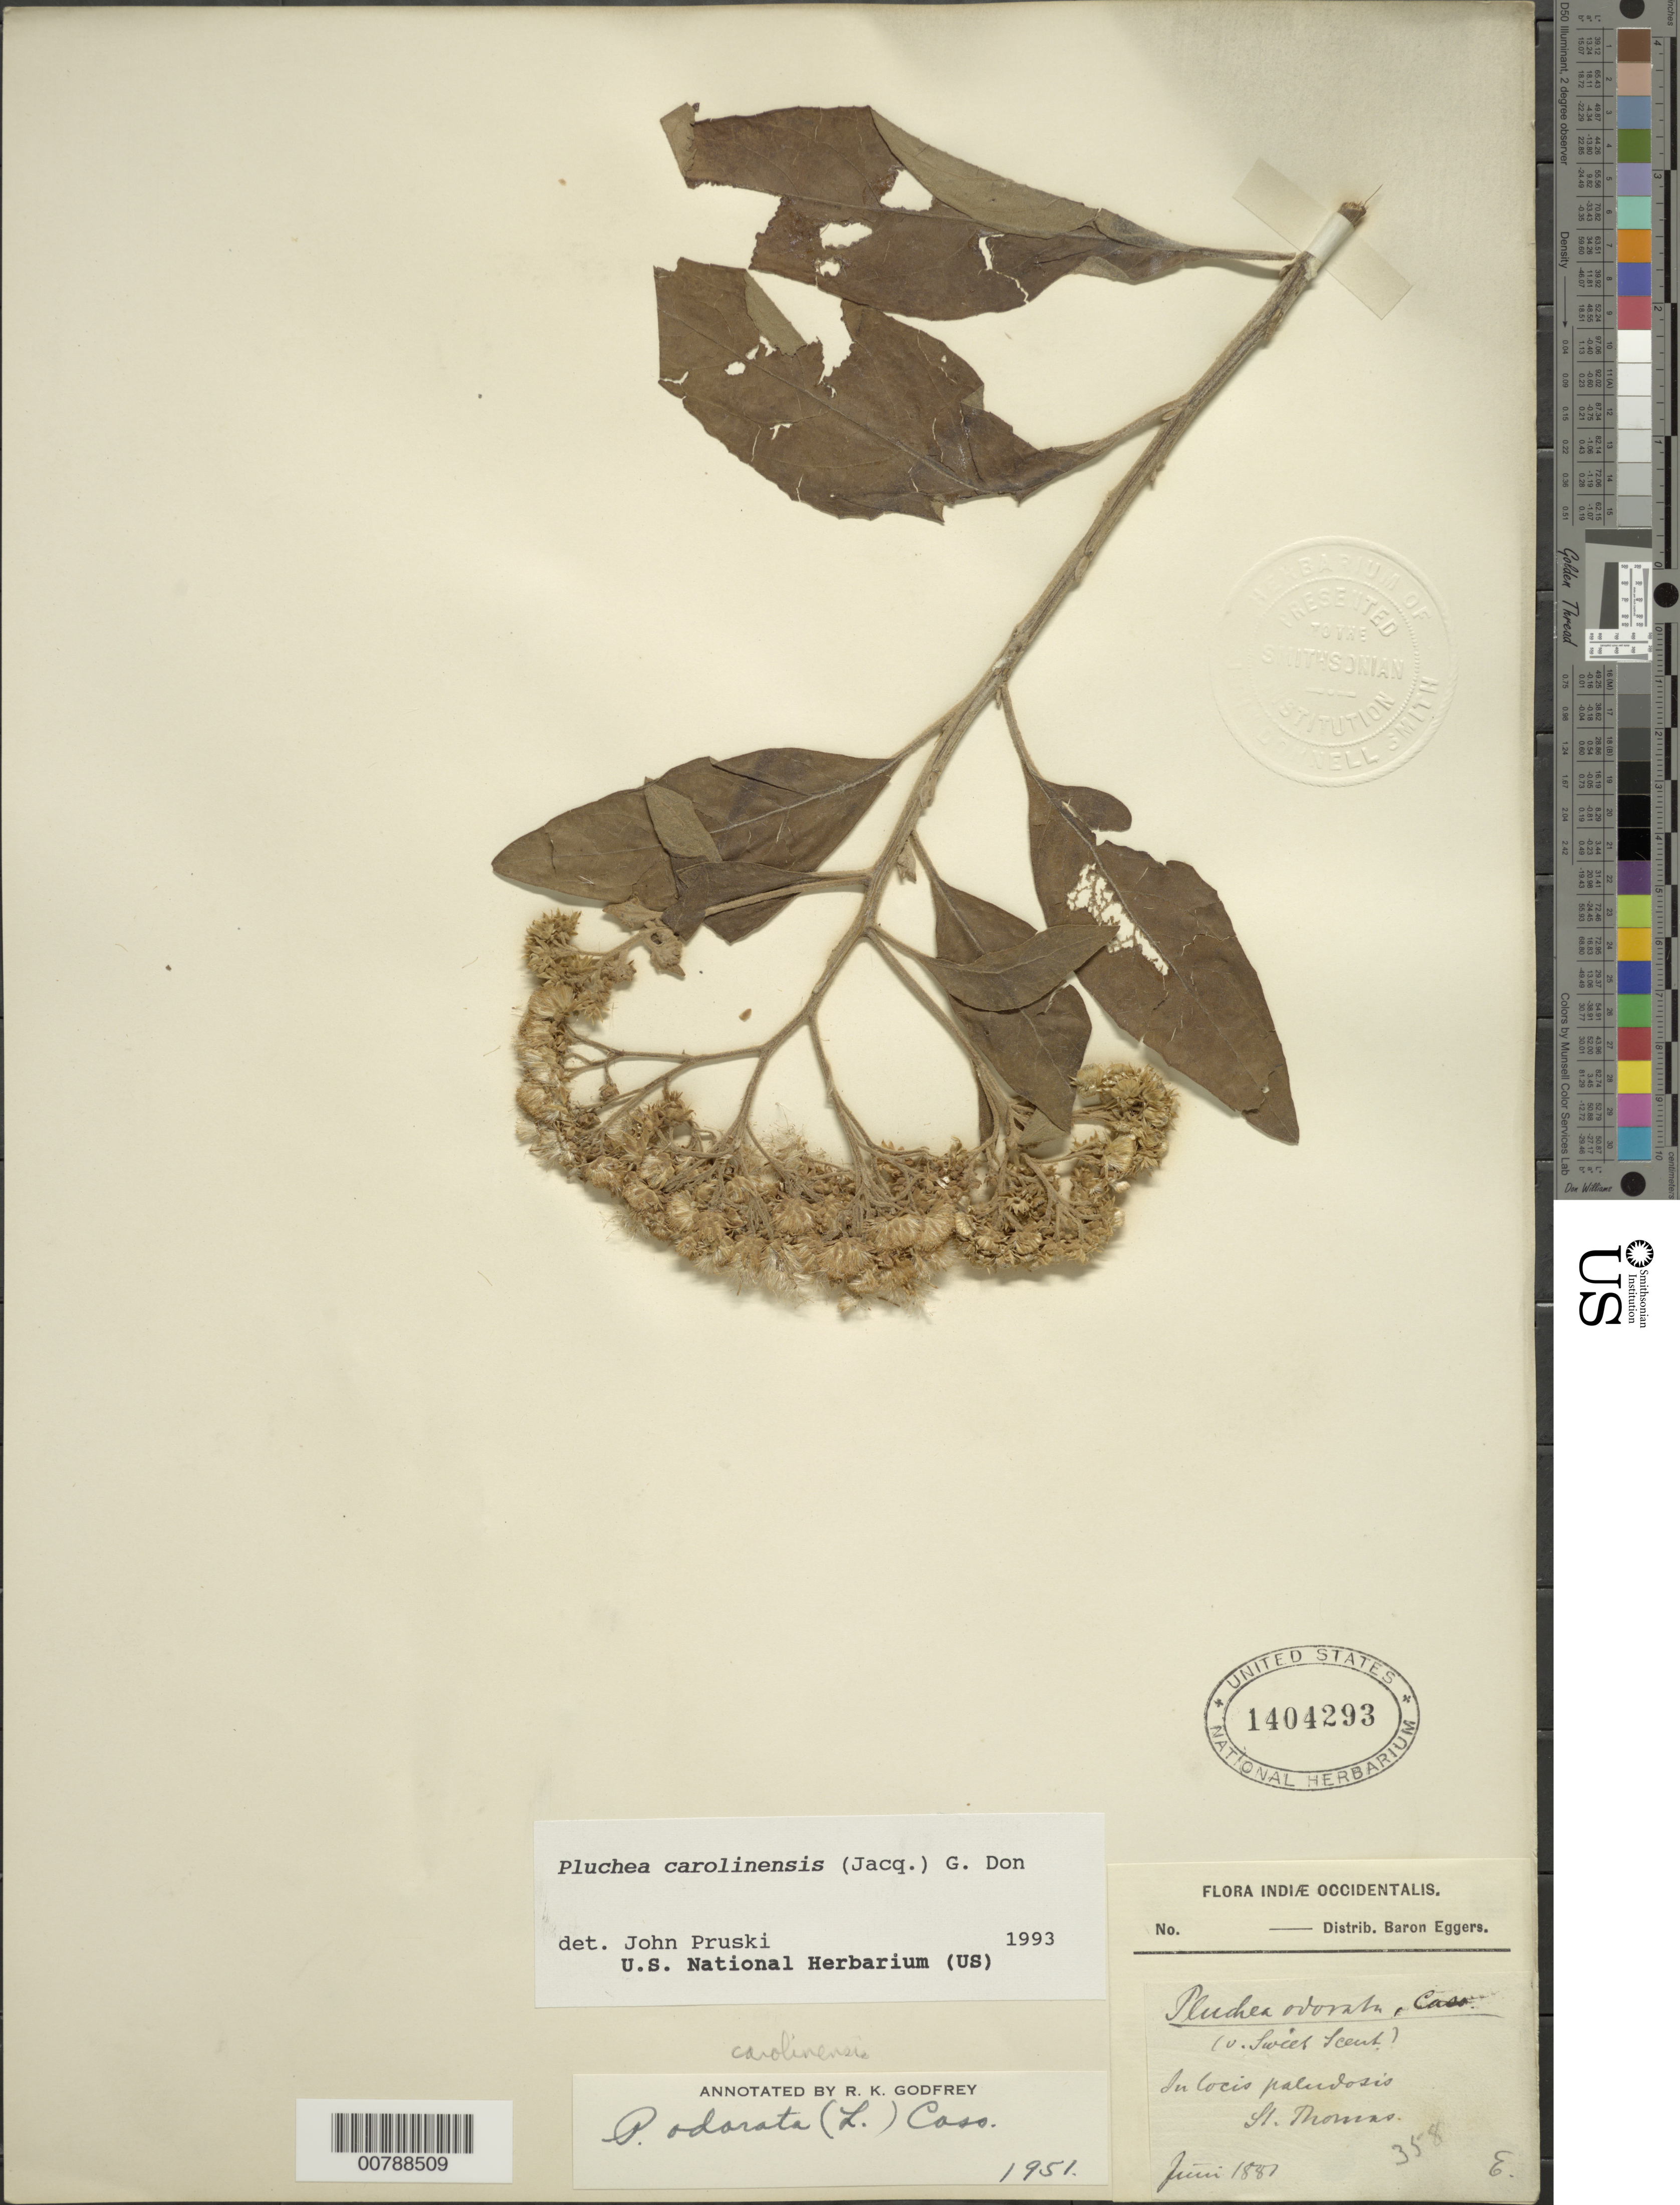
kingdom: Plantae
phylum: Tracheophyta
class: Magnoliopsida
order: Asterales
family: Asteraceae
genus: Pluchea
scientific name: Pluchea carolinensis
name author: (Jacq.) D. Don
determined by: Pruski, J. F.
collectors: H. F. A. von Eggers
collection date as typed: Jun 1881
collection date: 1881-06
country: U.S. Virgin Islands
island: St. Thomas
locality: In locis paludosis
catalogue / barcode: US 1404293